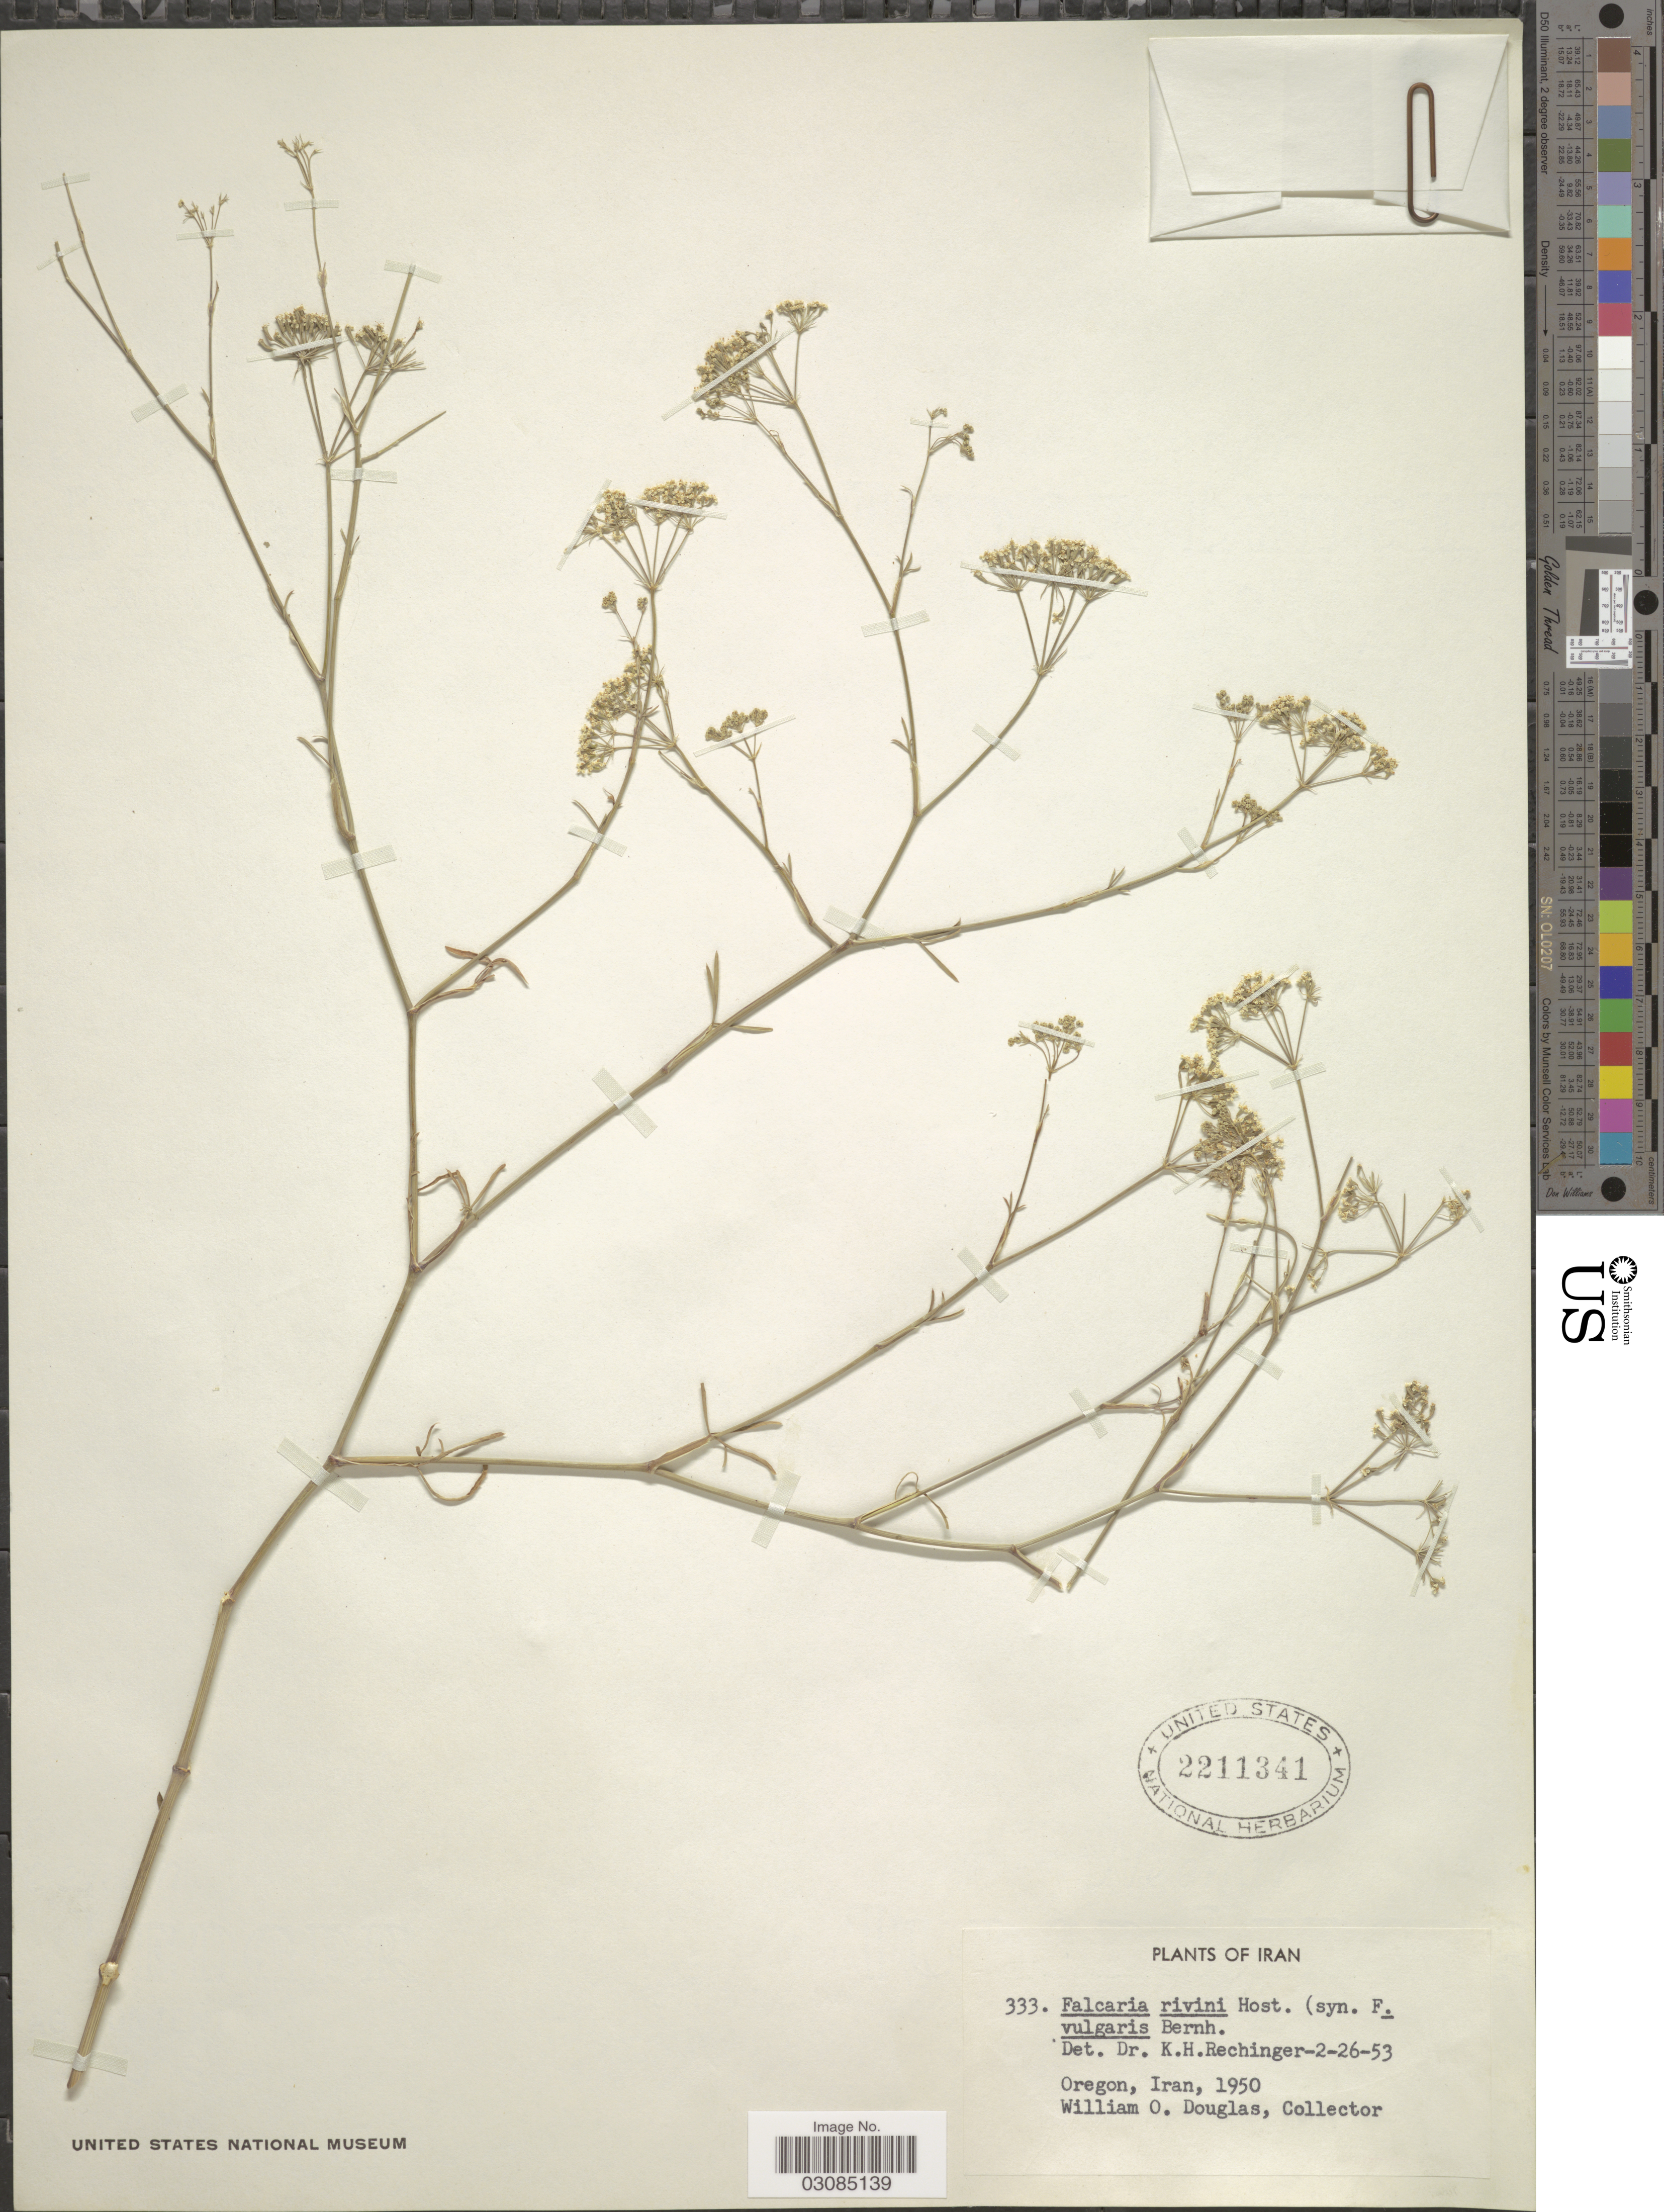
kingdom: Plantae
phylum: Tracheophyta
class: Magnoliopsida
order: Apiales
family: Apiaceae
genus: Falcaria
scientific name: Falcaria rivini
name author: Host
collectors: W. Douglas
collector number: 333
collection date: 1950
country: Iran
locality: Oregon.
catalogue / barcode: US 2211341